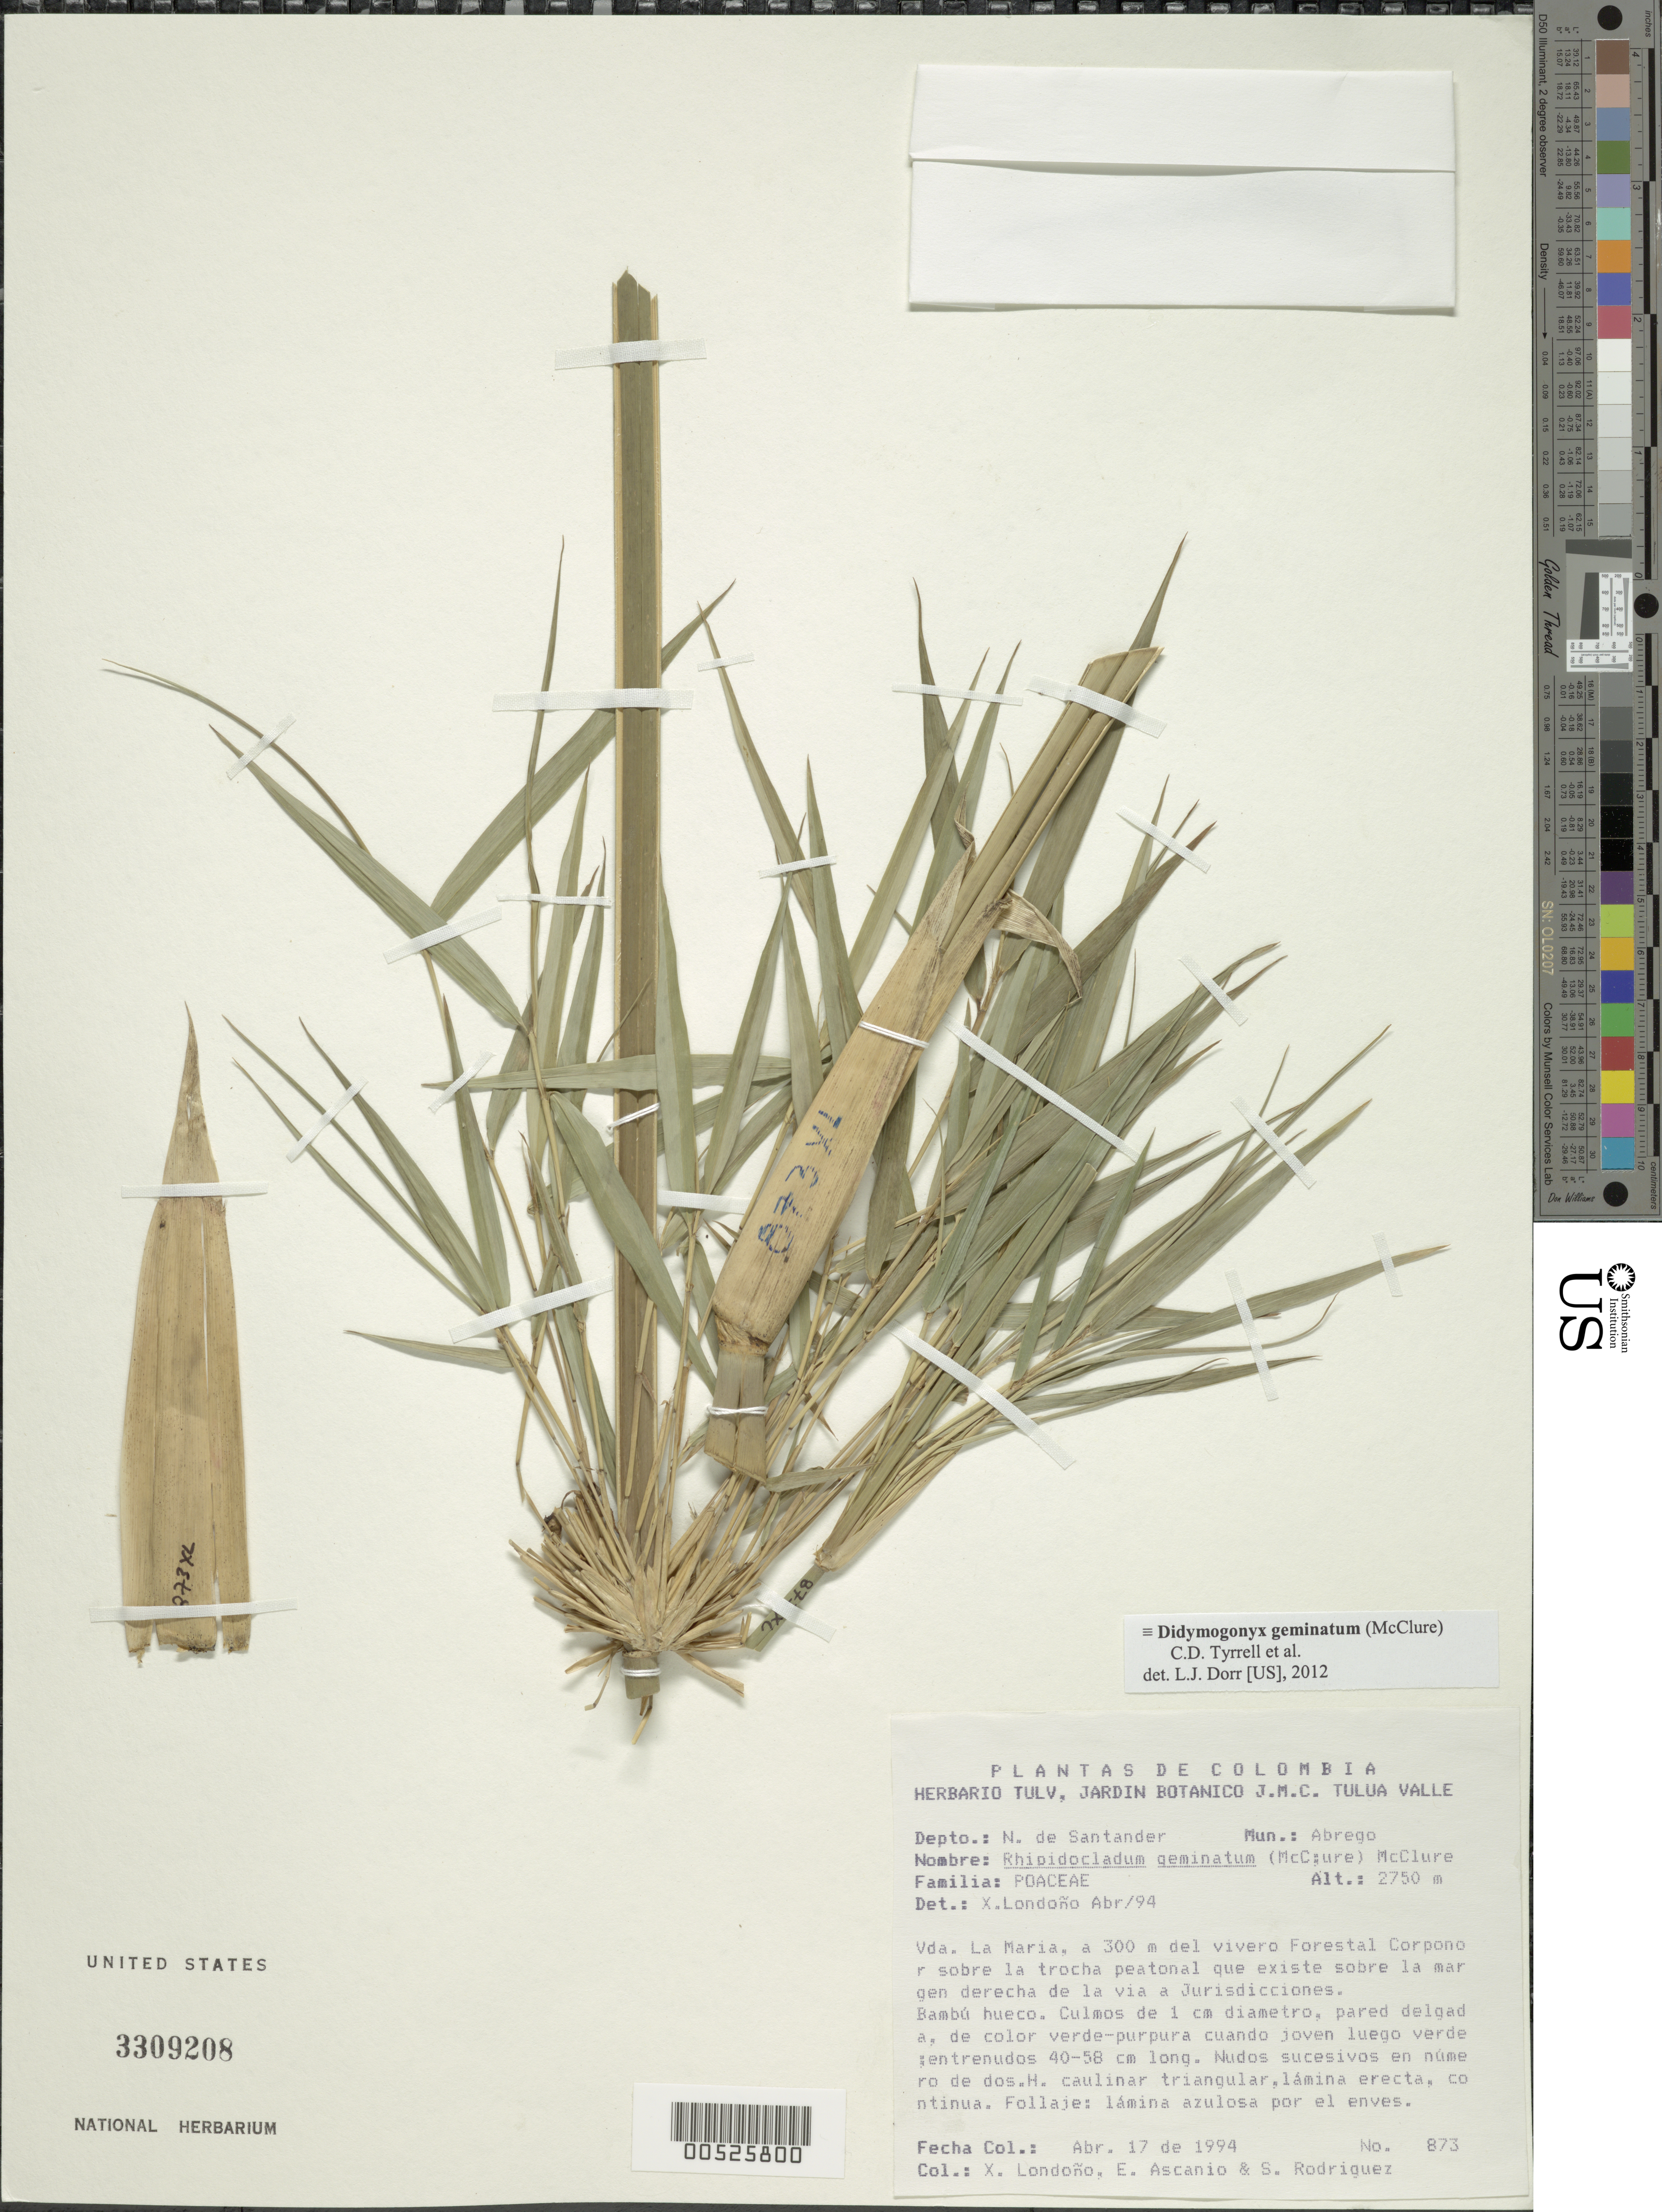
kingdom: Plantae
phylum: Tracheophyta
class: Liliopsida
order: Poales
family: Poaceae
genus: Rhipidocladum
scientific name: Rhipidocladum geminatum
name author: (McClure) McClure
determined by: Londoño, X., (TULV), Jardin Botanico "Juan Maria Cespedes"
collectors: X. Londoño, E. Ascanio & S. Rodriguez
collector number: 873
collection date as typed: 17 Apr 1994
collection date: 1994-04-17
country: Colombia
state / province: Norte de Santander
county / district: Ábrego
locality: Vda. la Maria, a 300 m del Vivero Forestal Corponor Sobre la Trocha peatonal que existe la Margen Derecha la via Jurisdicciones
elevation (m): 2750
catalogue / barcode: US 3309208